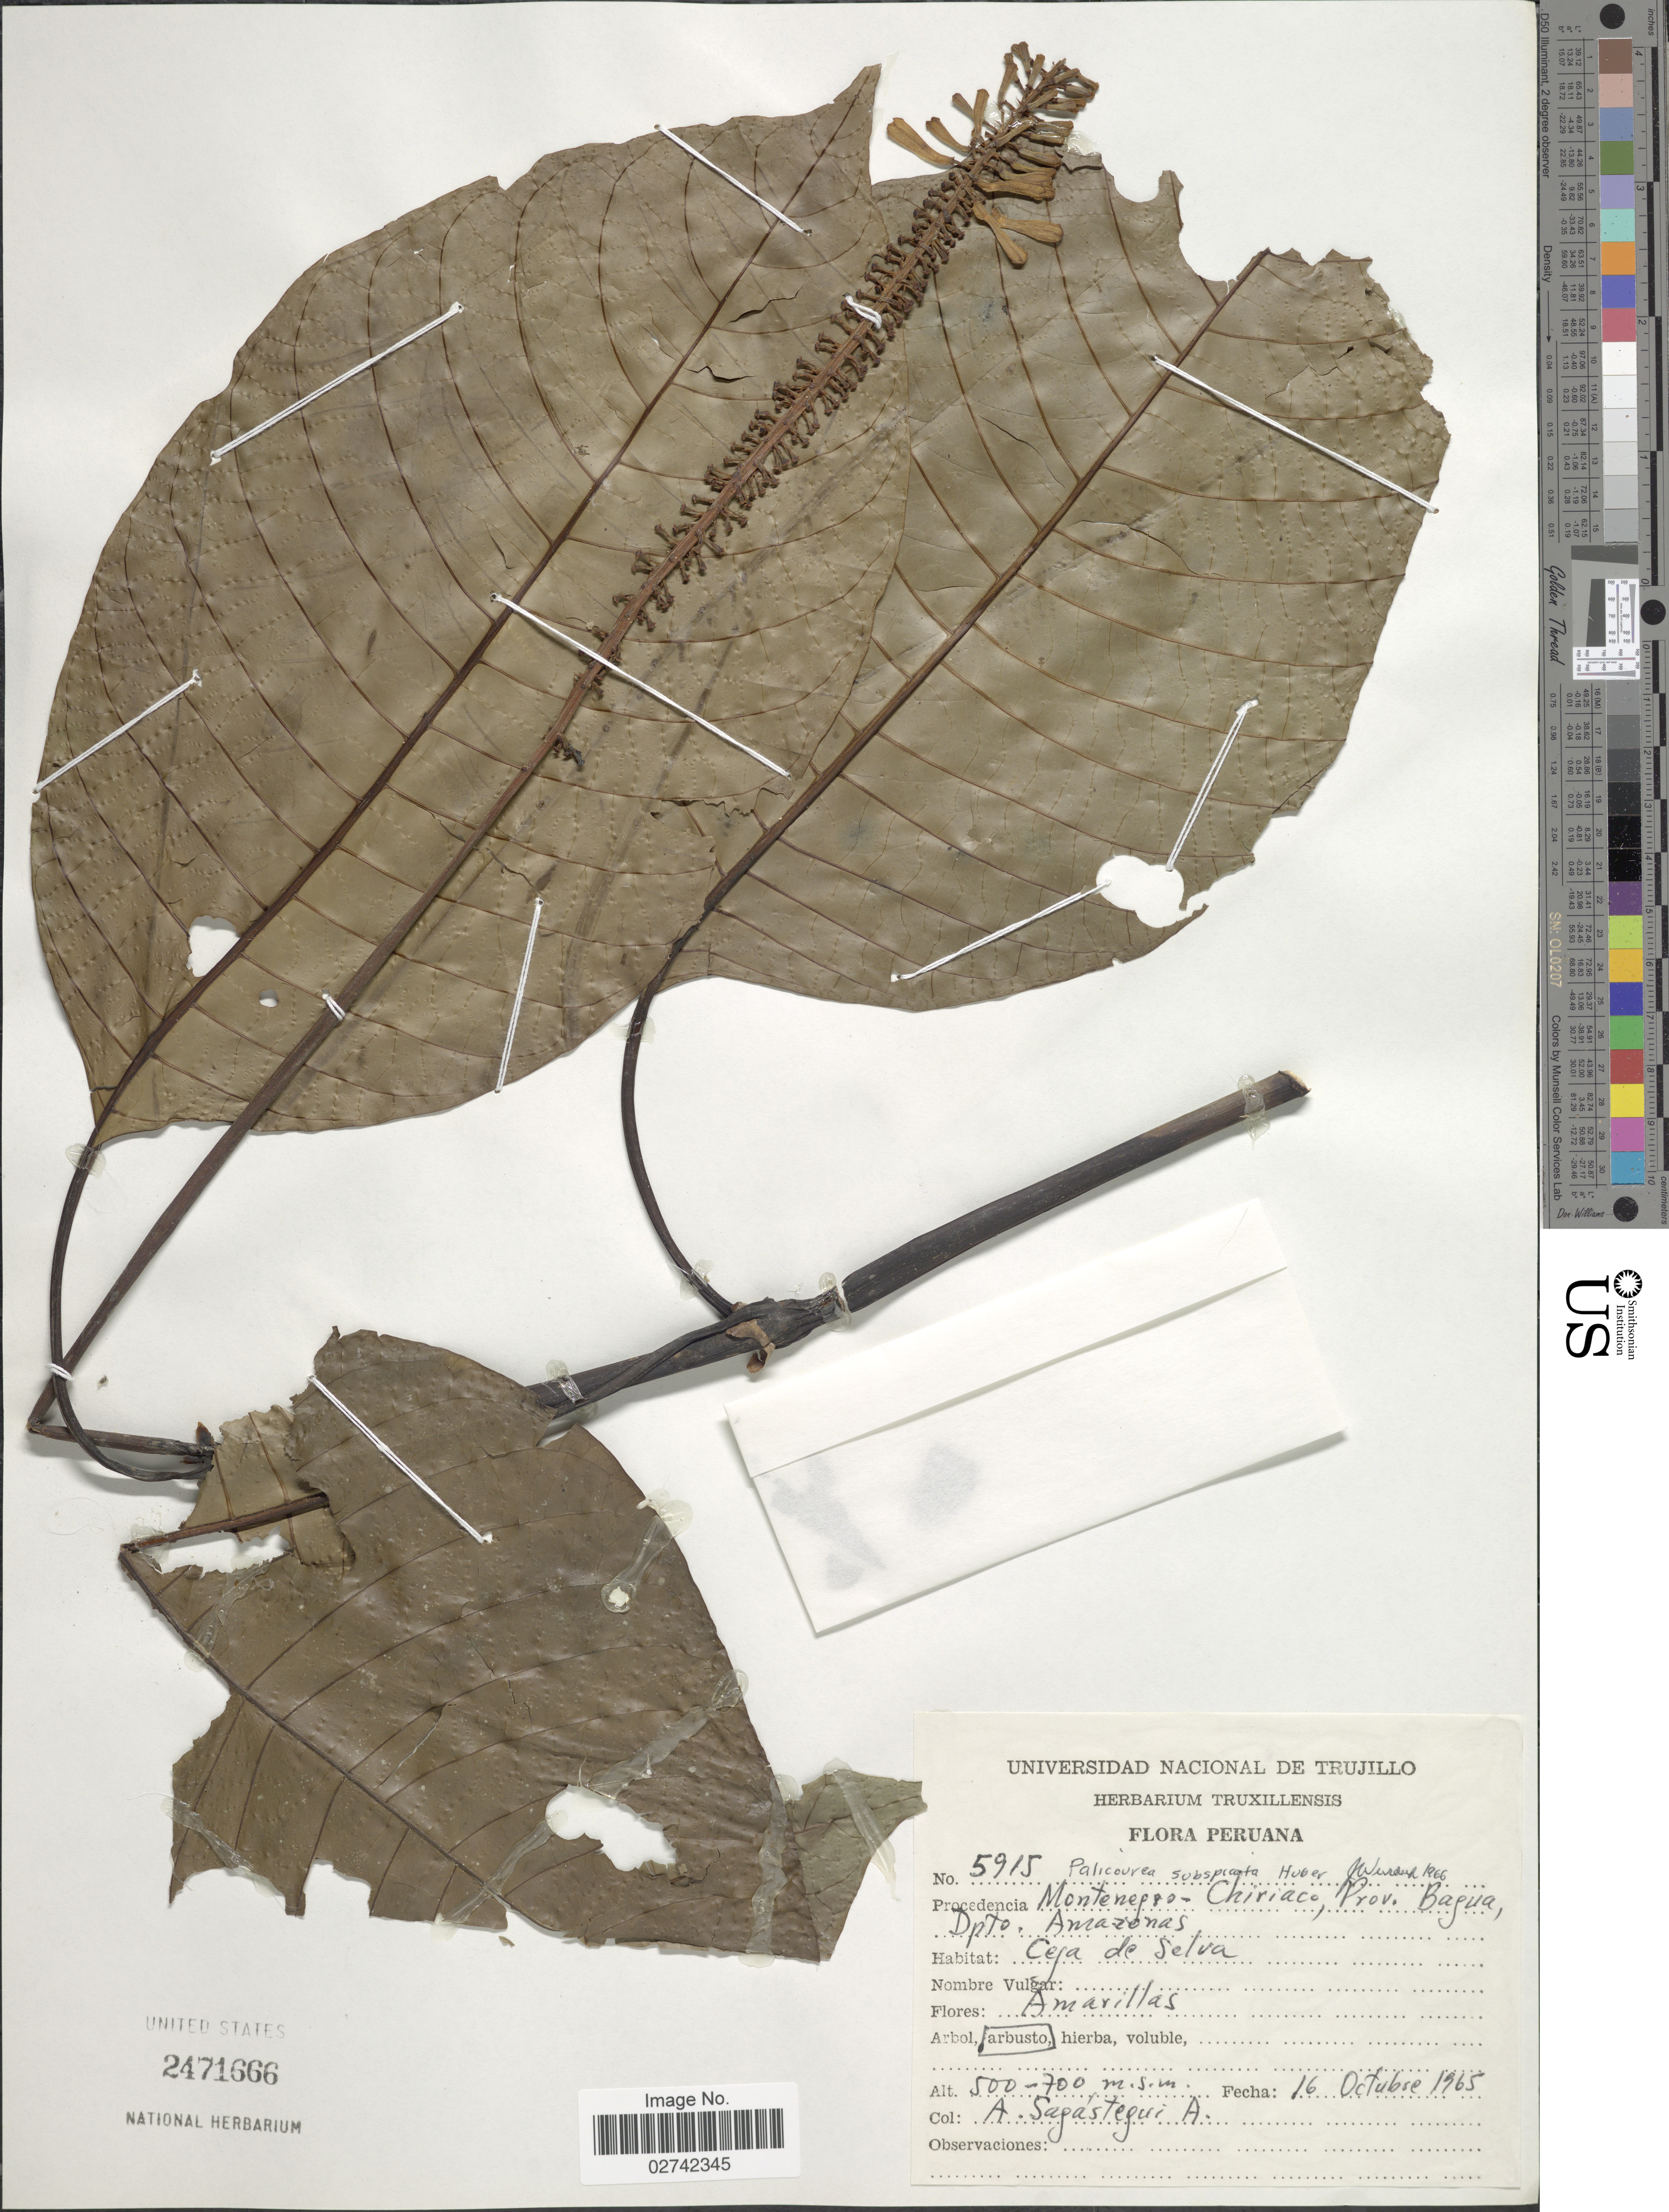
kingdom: Plantae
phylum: Tracheophyta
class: Magnoliopsida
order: Gentianales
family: Rubiaceae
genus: Palicourea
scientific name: Palicourea subspicata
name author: Huber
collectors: A. Sagástegui A.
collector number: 5915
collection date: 1965-10-16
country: Peru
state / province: Amazonas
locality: Peruana, Montenegro-Chiriaco, Prov. Bagua.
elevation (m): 500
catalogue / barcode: US 2471666